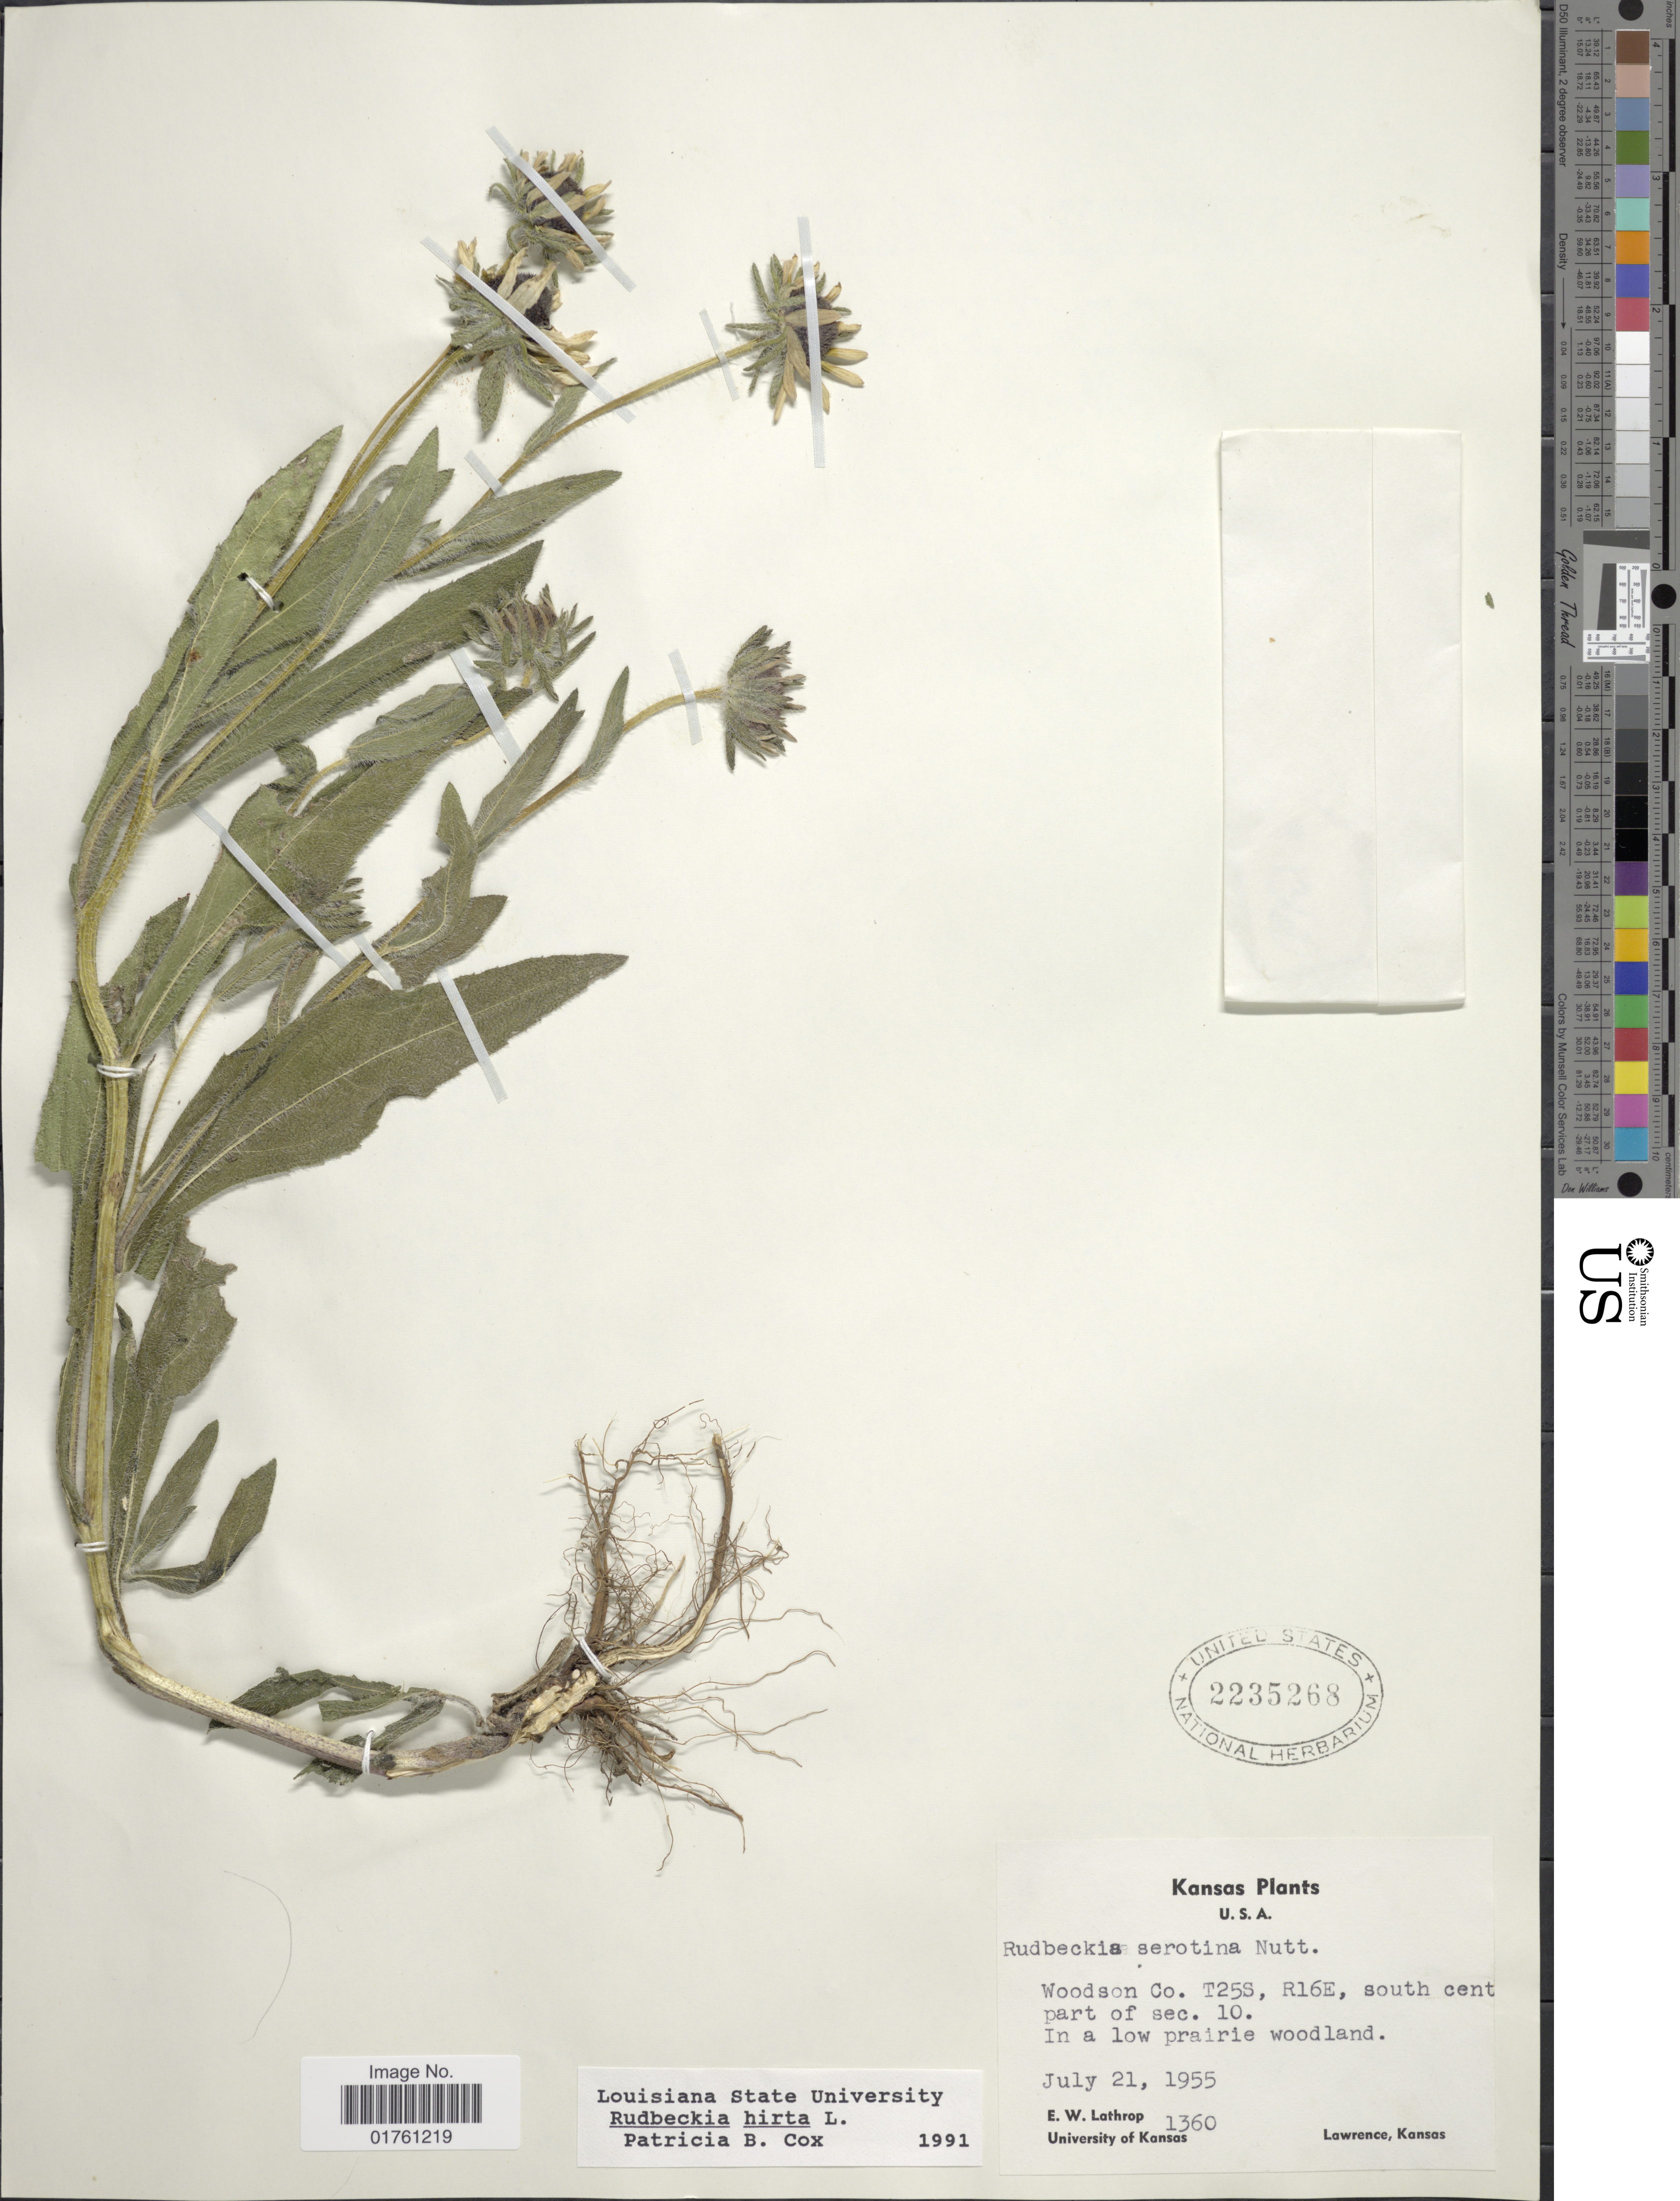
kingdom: Plantae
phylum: Tracheophyta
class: Magnoliopsida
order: Asterales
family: Asteraceae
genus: Rudbeckia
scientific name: Rudbeckia hirta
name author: L.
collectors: E. W. Lathrop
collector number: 1360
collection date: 1955-07-21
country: United States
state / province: Kansas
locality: Woodson Co T25S, R16E, south cent part of sec. 10. In a low prairie woodland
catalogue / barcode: US 2235268